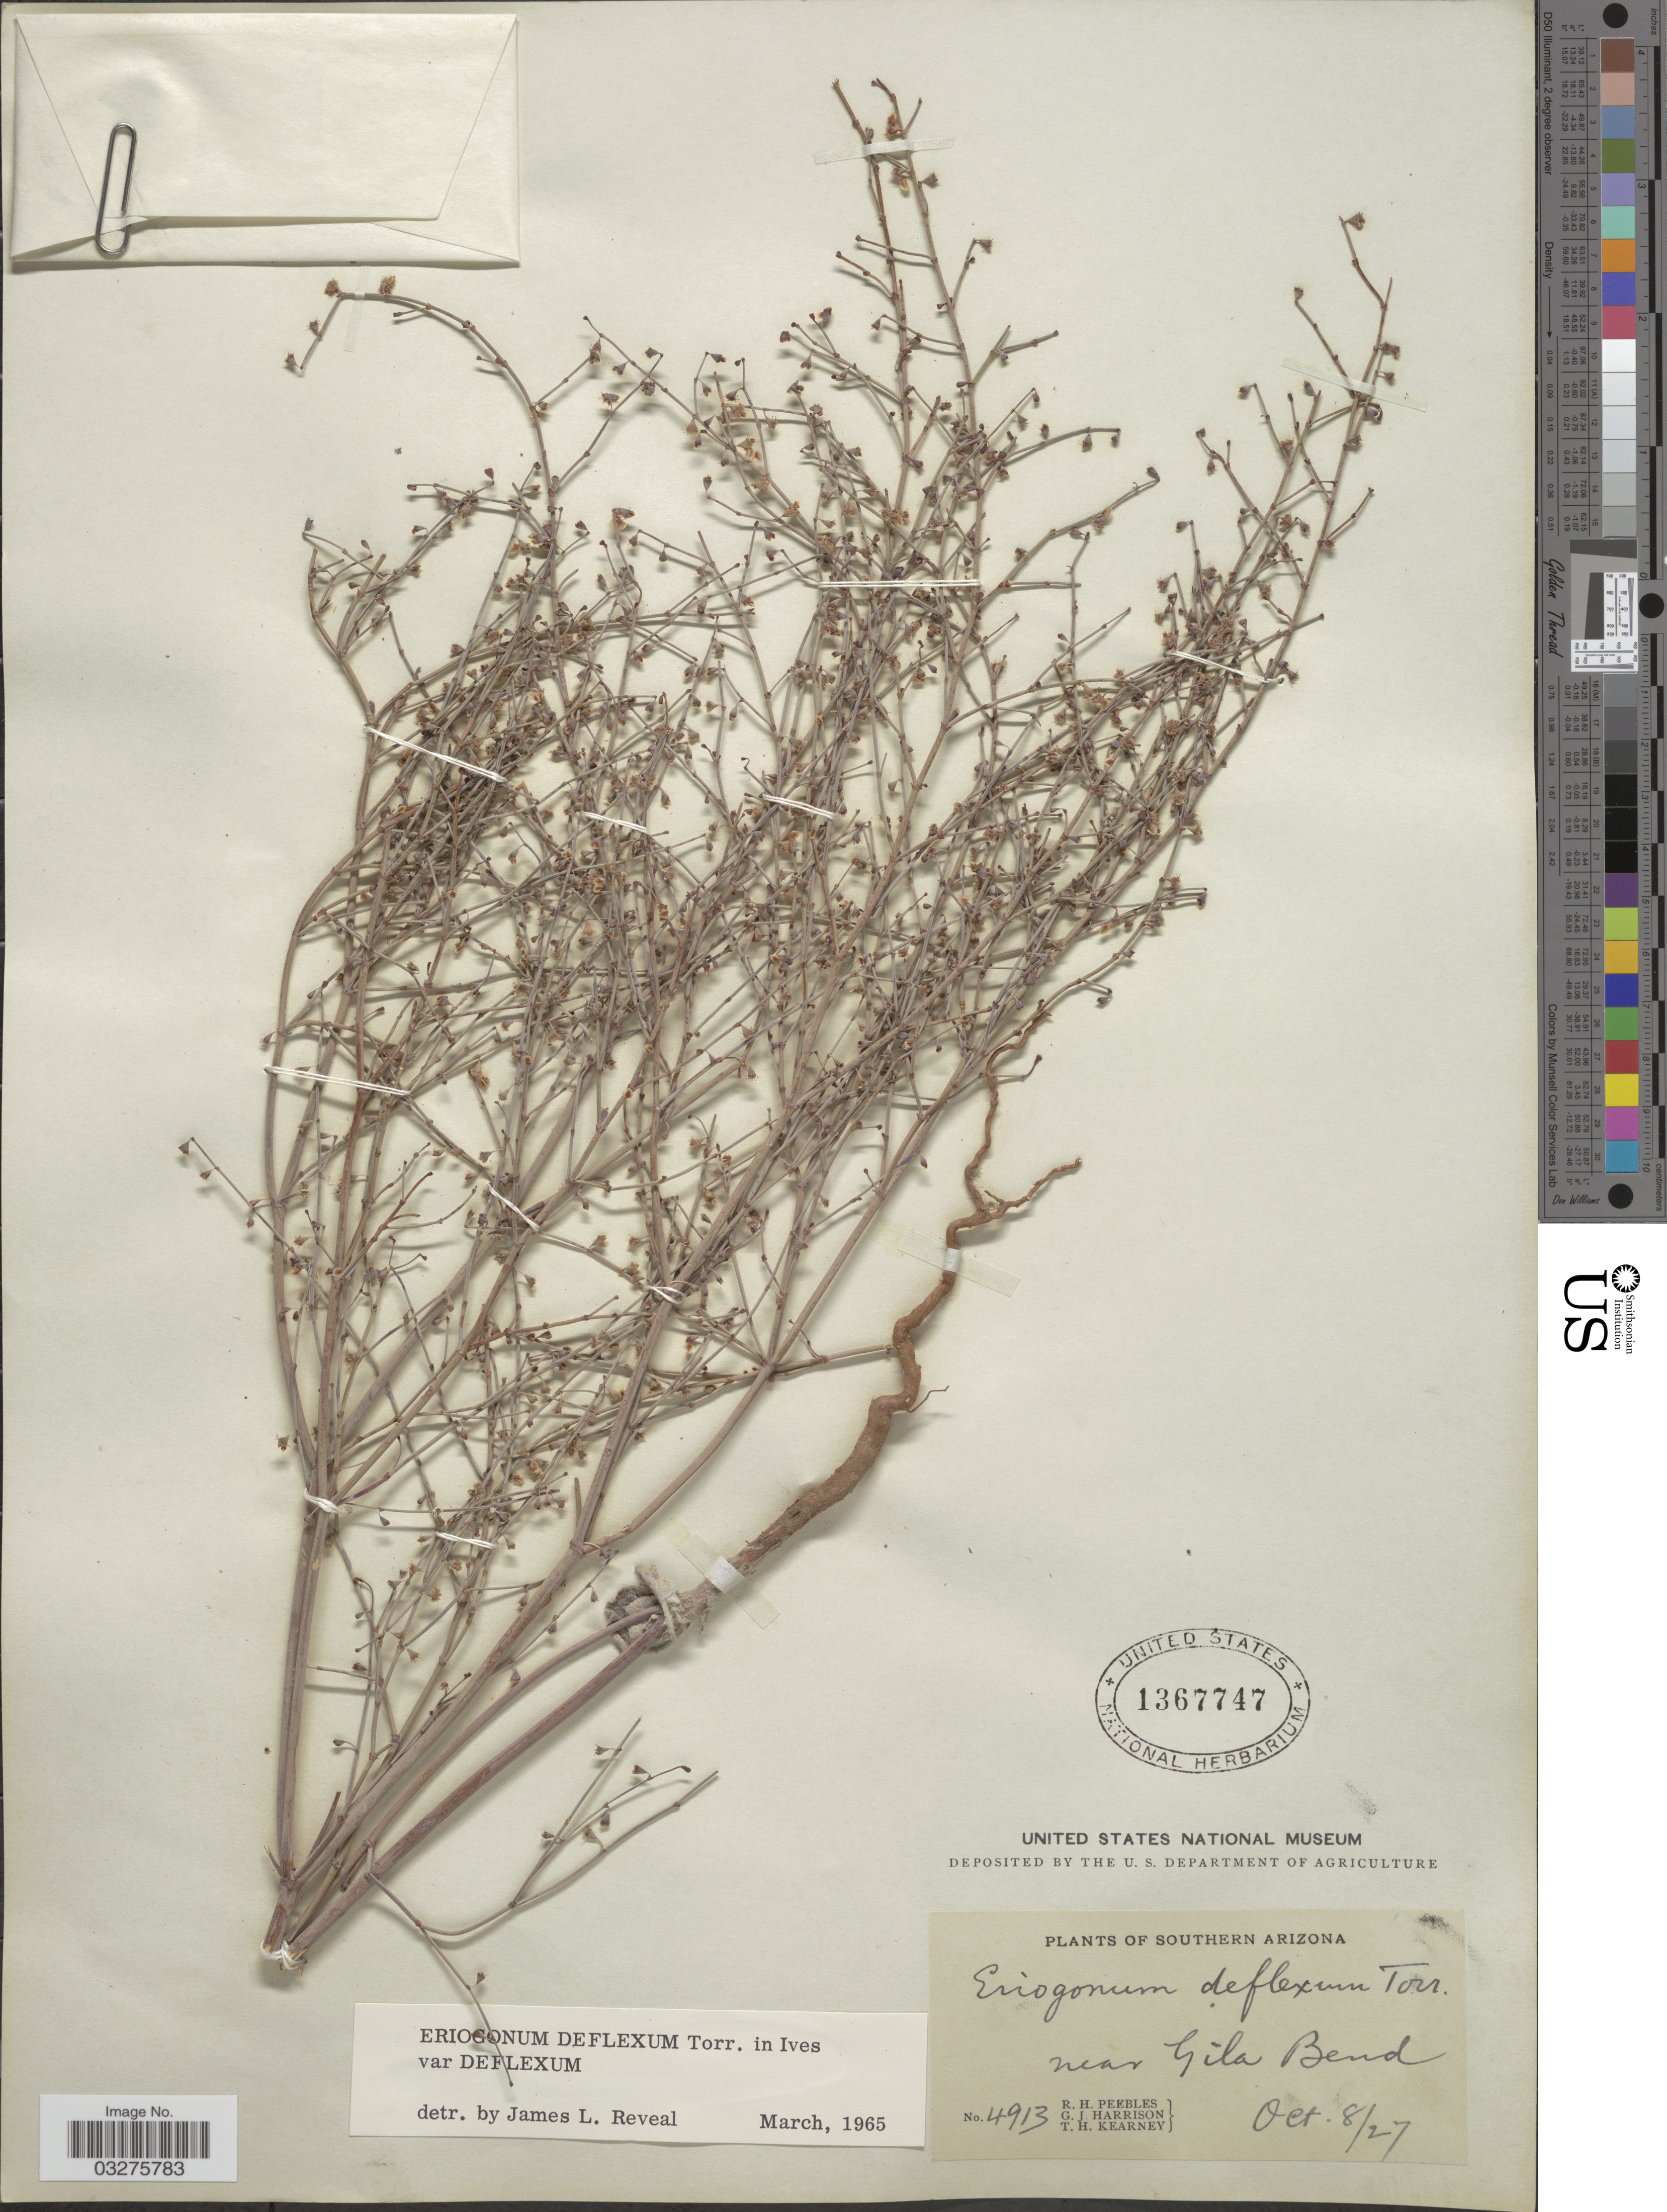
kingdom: Plantae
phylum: Tracheophyta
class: Magnoliopsida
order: Caryophyllales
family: Polygonaceae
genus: Eriogonum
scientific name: Eriogonum deflexum var. deflexum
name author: Torr. in Ives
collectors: R. H. Peebles, G. J. Harrison & T. H. Kearney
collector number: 4913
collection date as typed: Transcribed d/m/y: 8/10/27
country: United States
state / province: Arizona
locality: Southern Arizona. Near Gila Bend.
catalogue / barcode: US 1367747